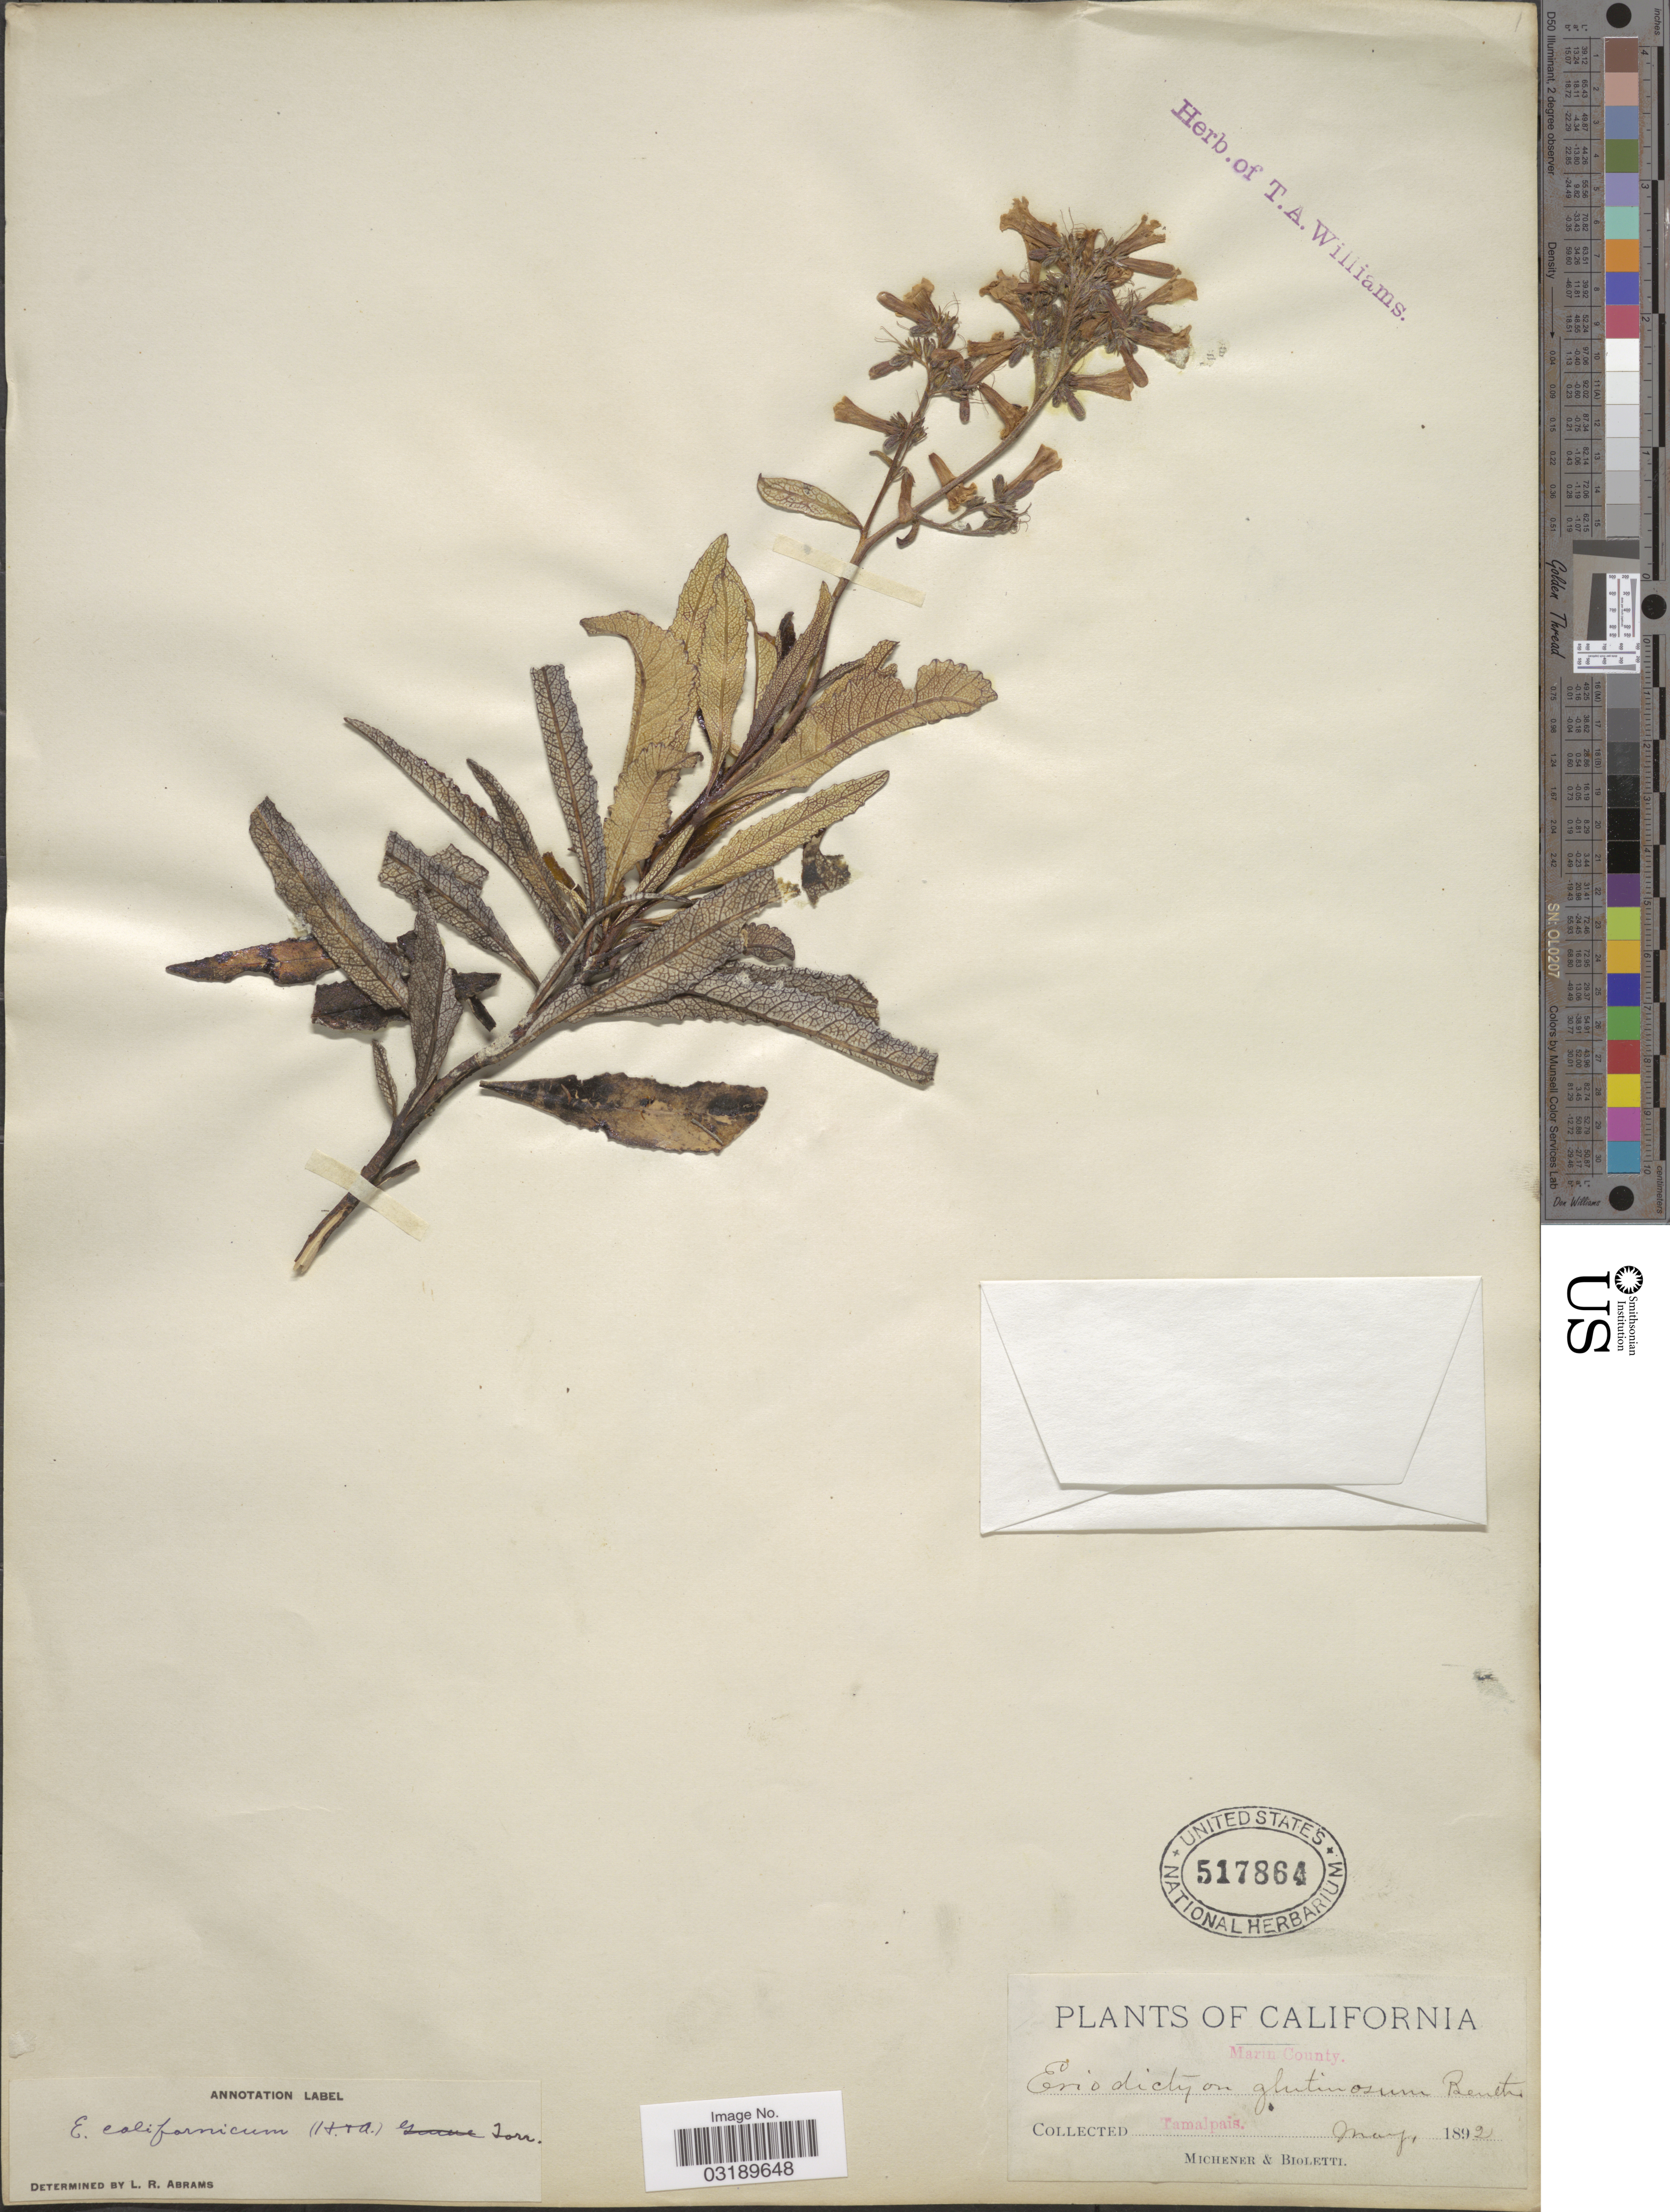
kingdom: Plantae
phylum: Tracheophyta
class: Magnoliopsida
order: Boraginales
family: Namaceae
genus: Eriodictyon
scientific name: Eriodictyon californicum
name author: (Hook. & Arn.) Torr.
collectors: -. Michener & -- Bioletti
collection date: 1892-05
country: United States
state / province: California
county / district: Marin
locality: Marin County. Tamalpais.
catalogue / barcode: US 517864